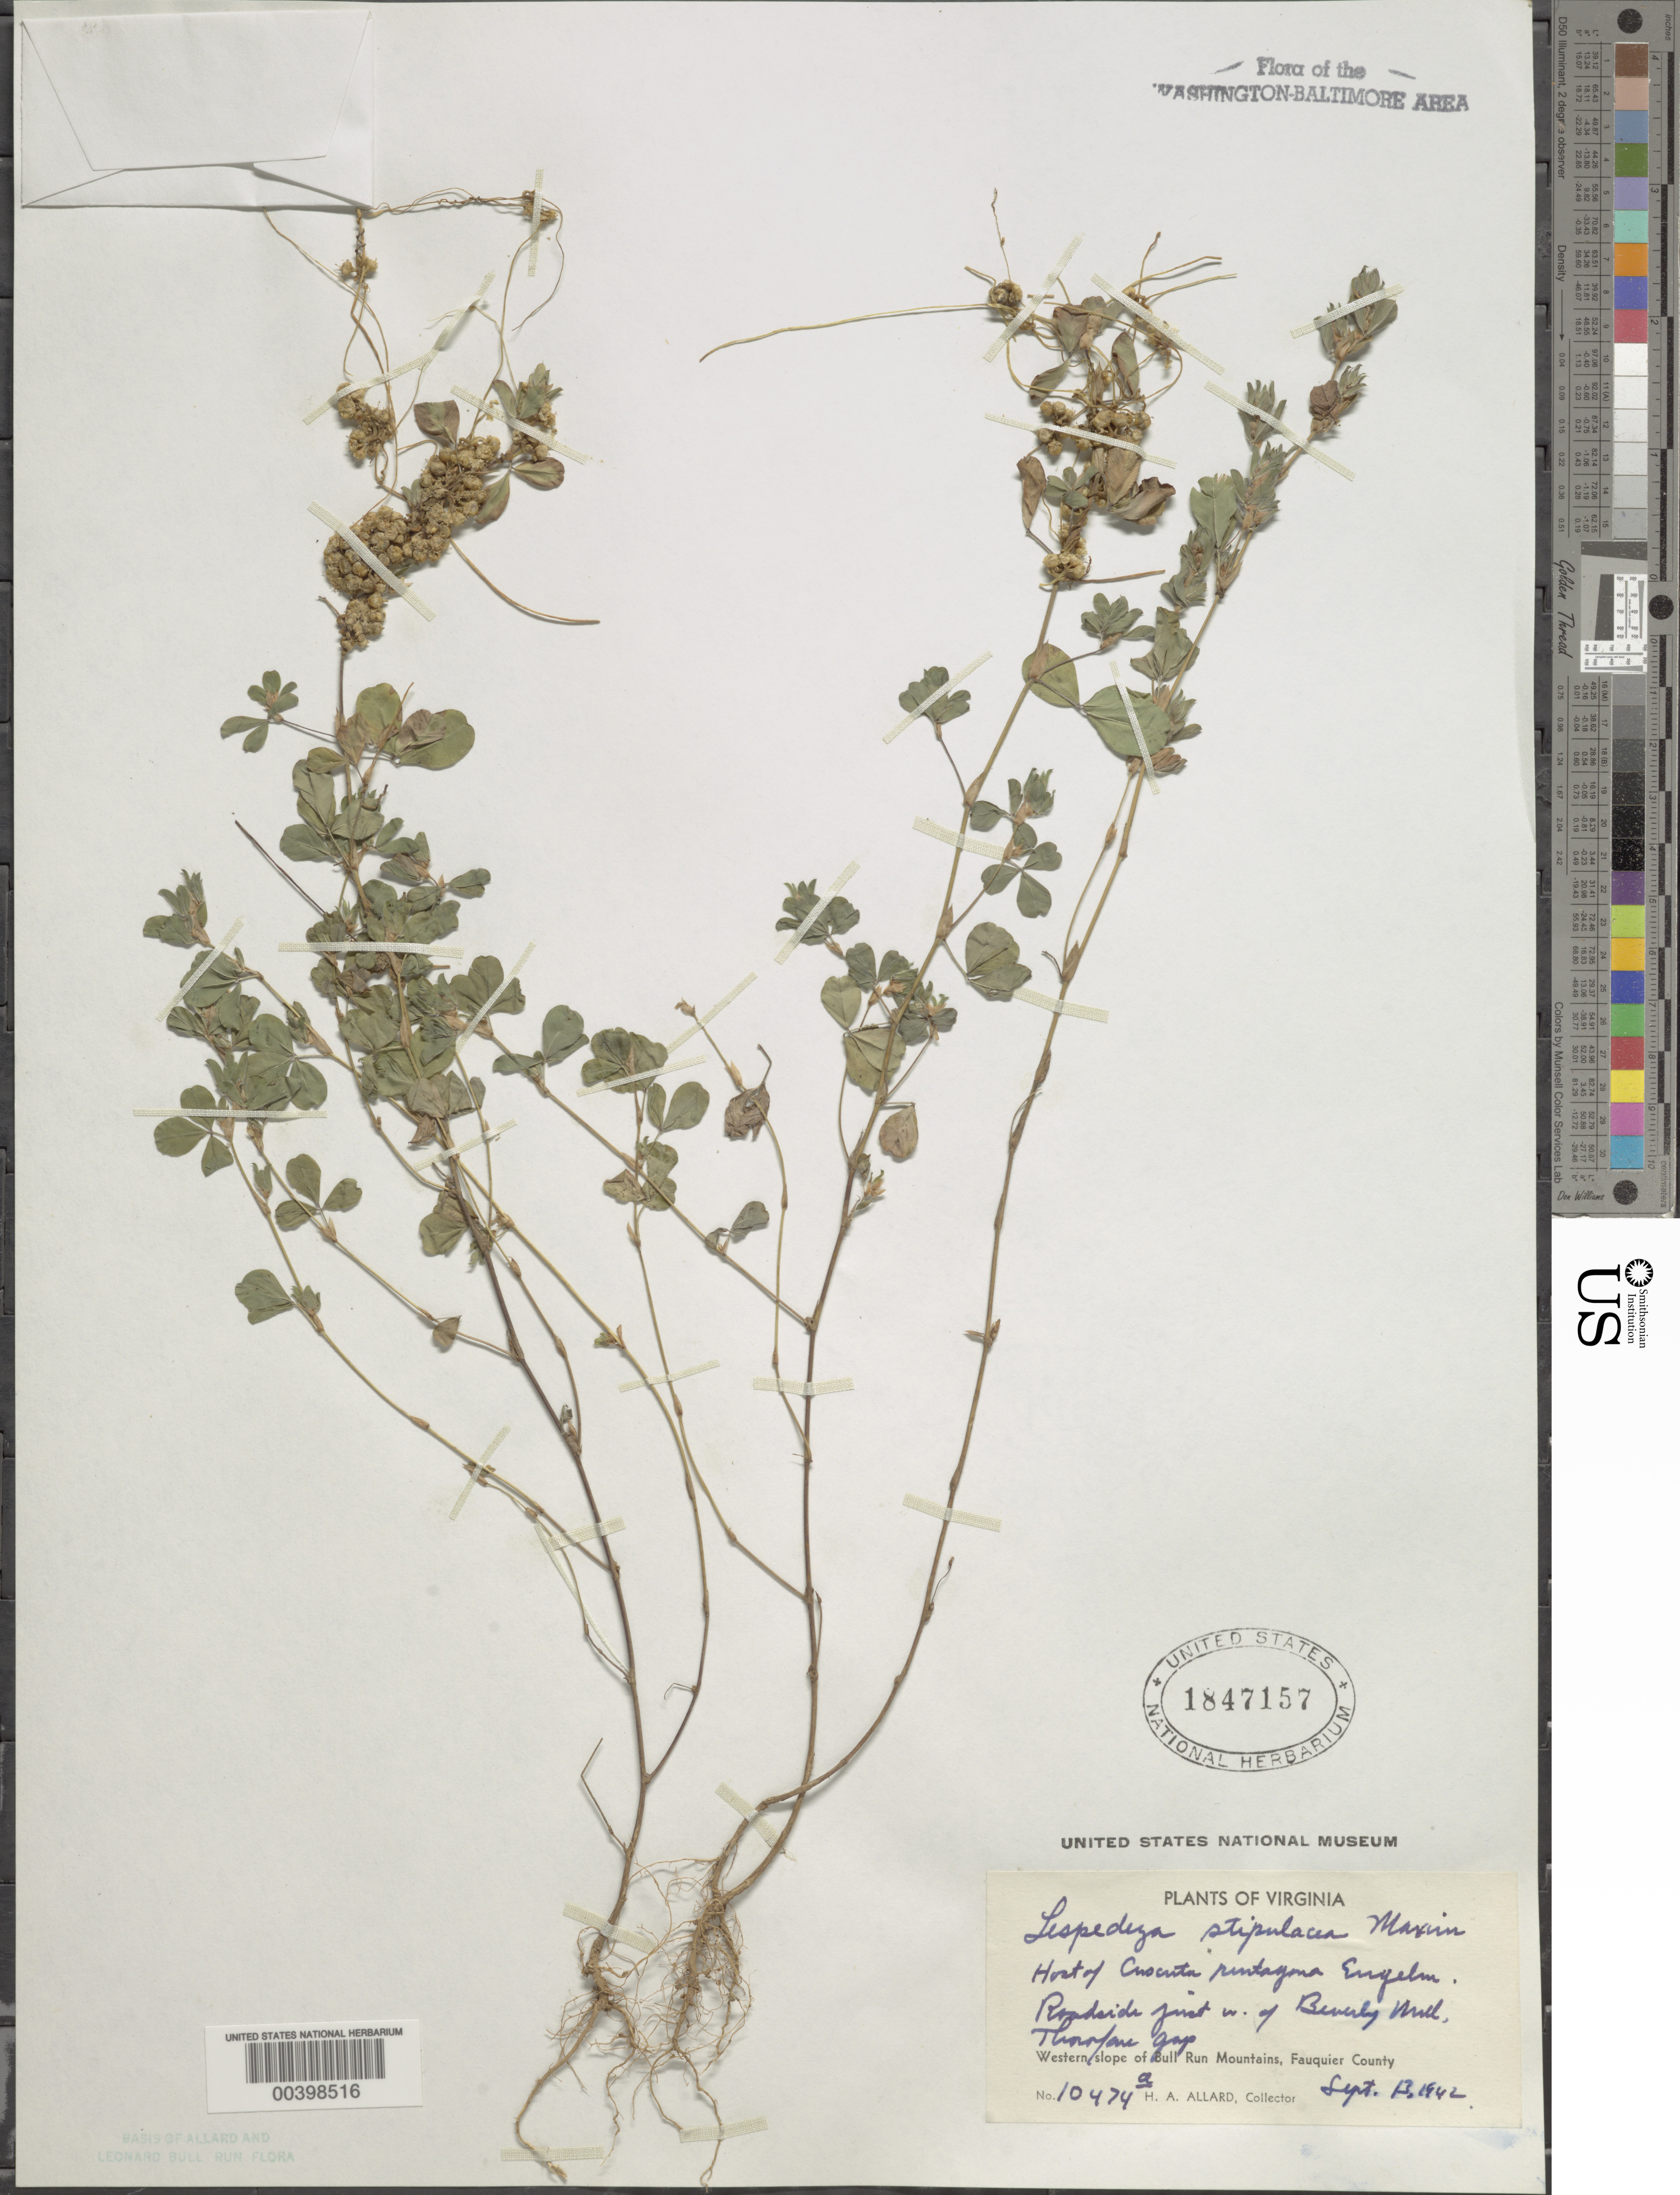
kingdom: Plantae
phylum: Tracheophyta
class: Magnoliopsida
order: Fabales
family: Fabaceae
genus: Kummerowia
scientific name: Kummerowia stipulacea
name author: (Maxim.) Makino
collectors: H. A. Allard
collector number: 10474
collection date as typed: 13 Sep 1942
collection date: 1942-09-13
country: United States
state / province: Virginia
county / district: Fauquier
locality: West of Beverley Mill, Thorofare Gap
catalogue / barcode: US 1847157